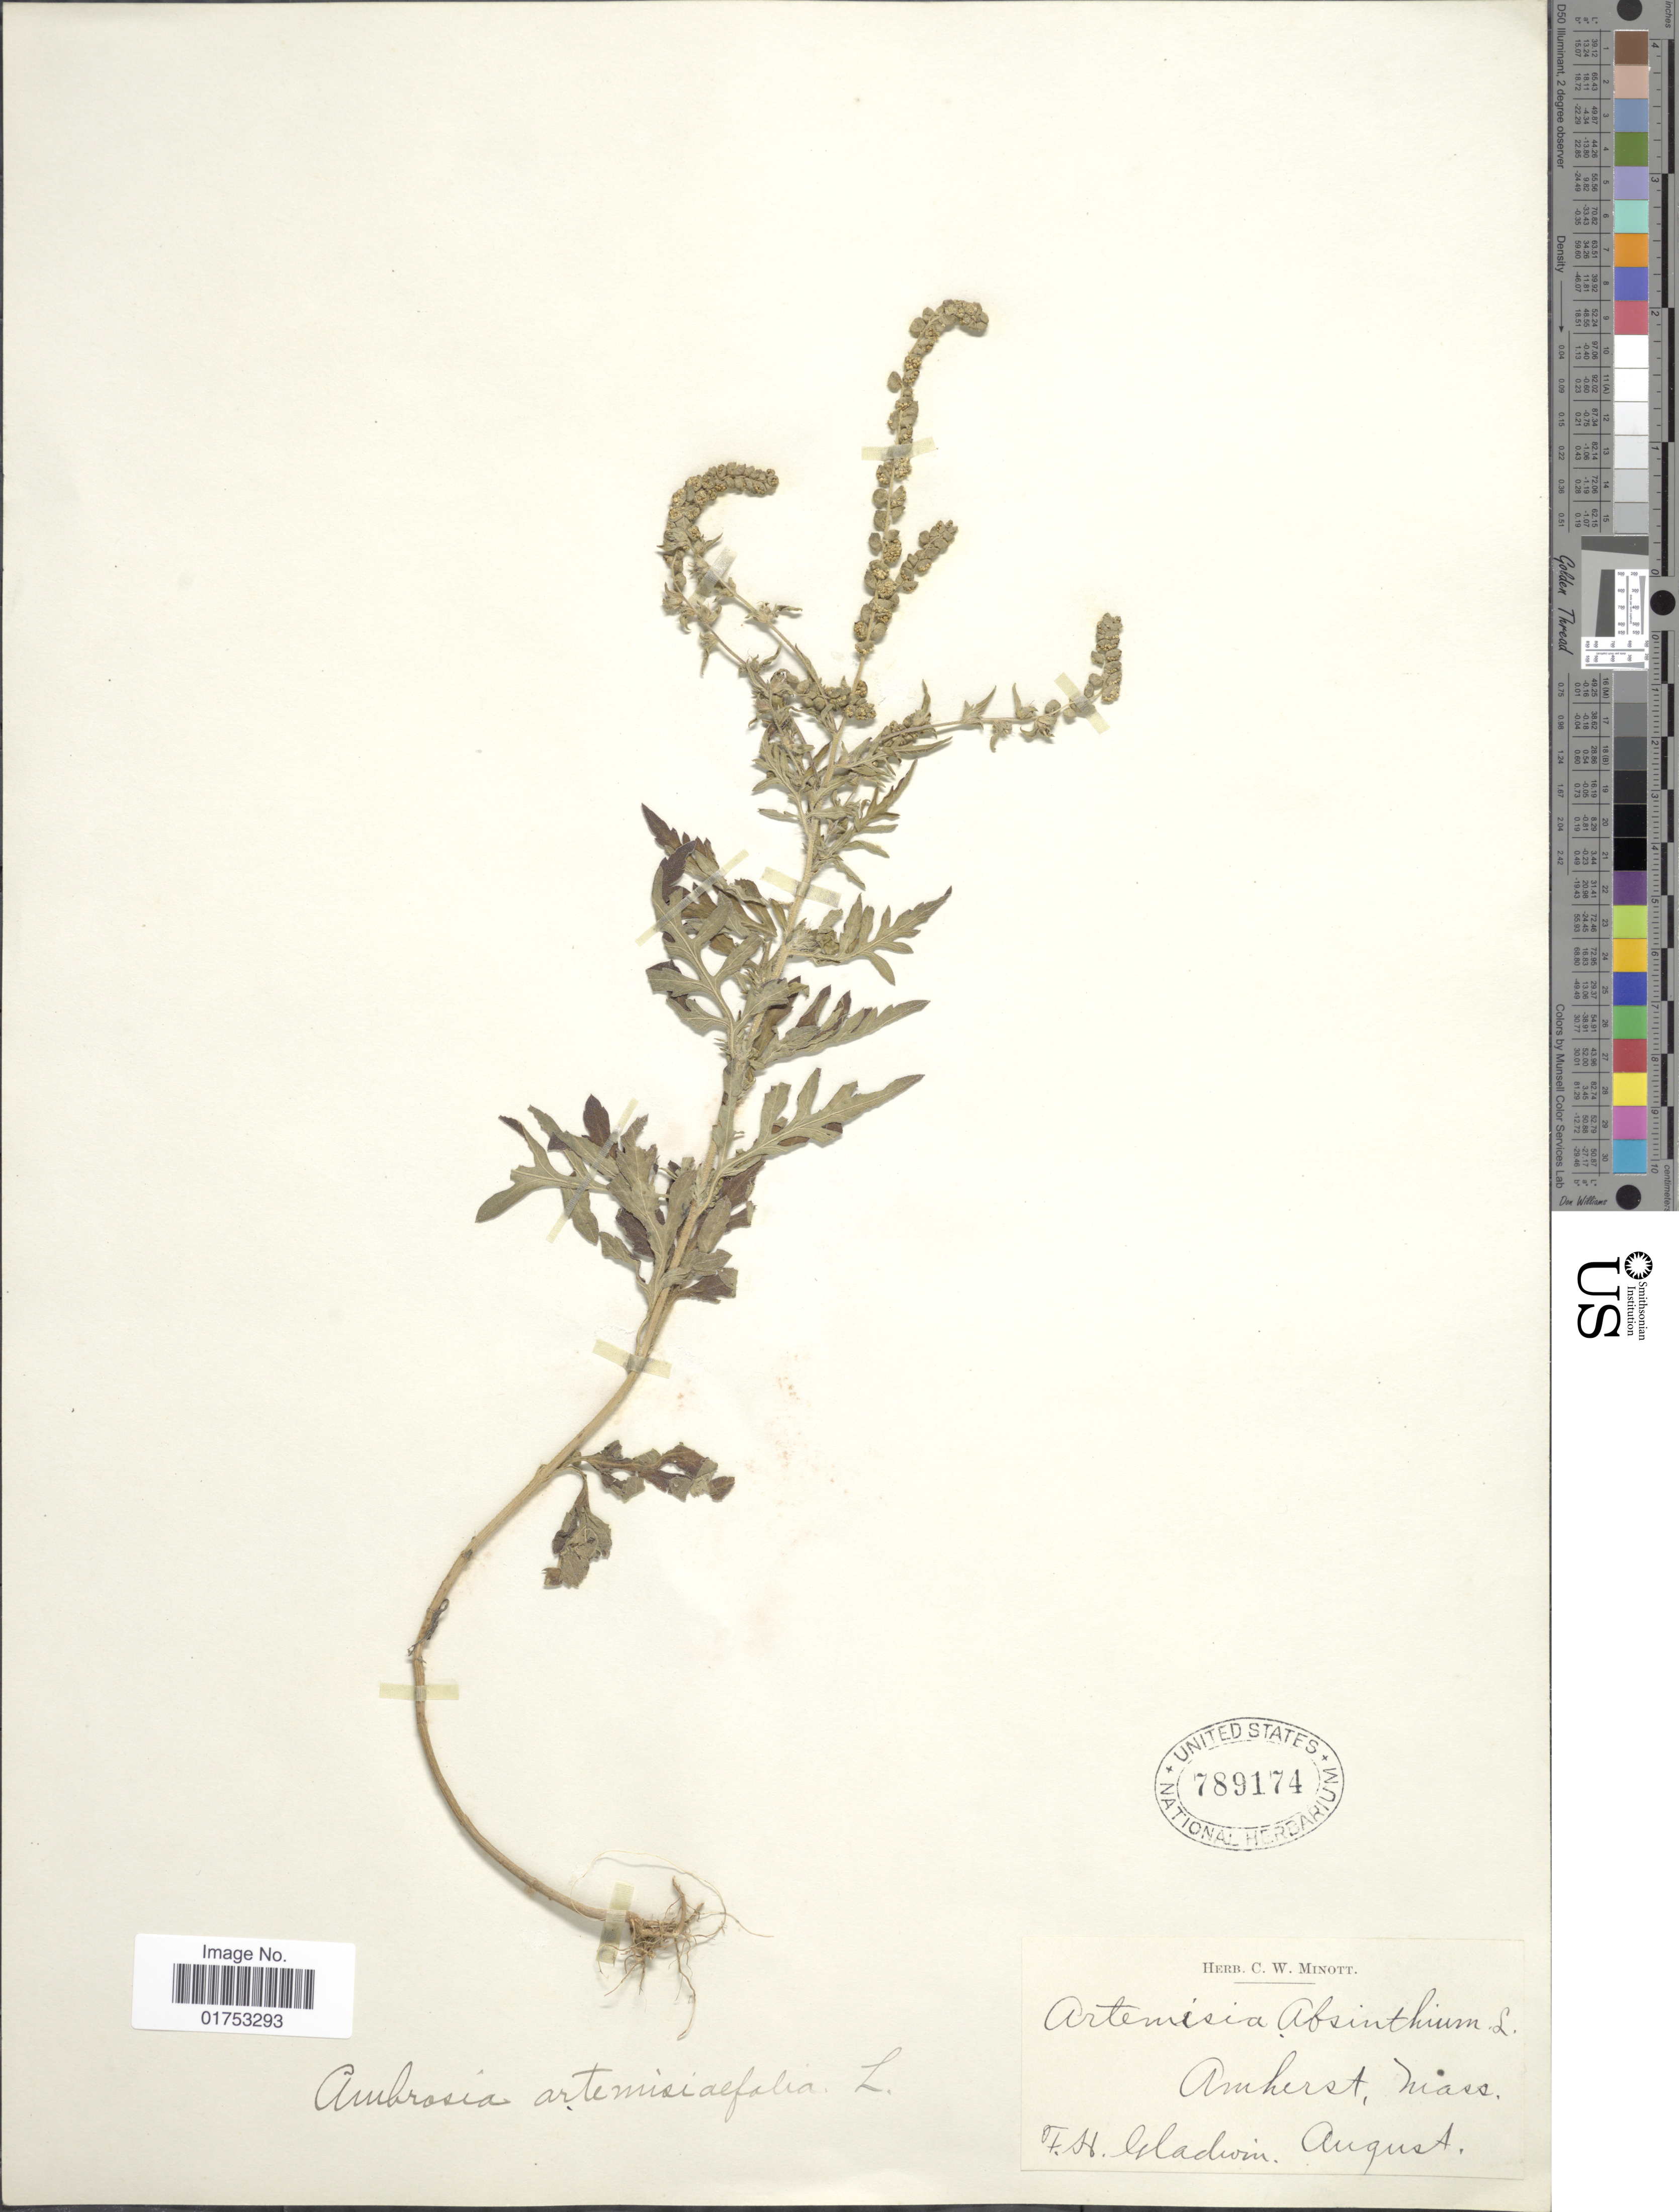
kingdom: Plantae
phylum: Tracheophyta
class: Magnoliopsida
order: Asterales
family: Asteraceae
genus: Ambrosia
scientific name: Ambrosia artemisiifolia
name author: L.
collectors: F. Gladwin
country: United States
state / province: Massachusetts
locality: Amherst, Mass.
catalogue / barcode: US 789174